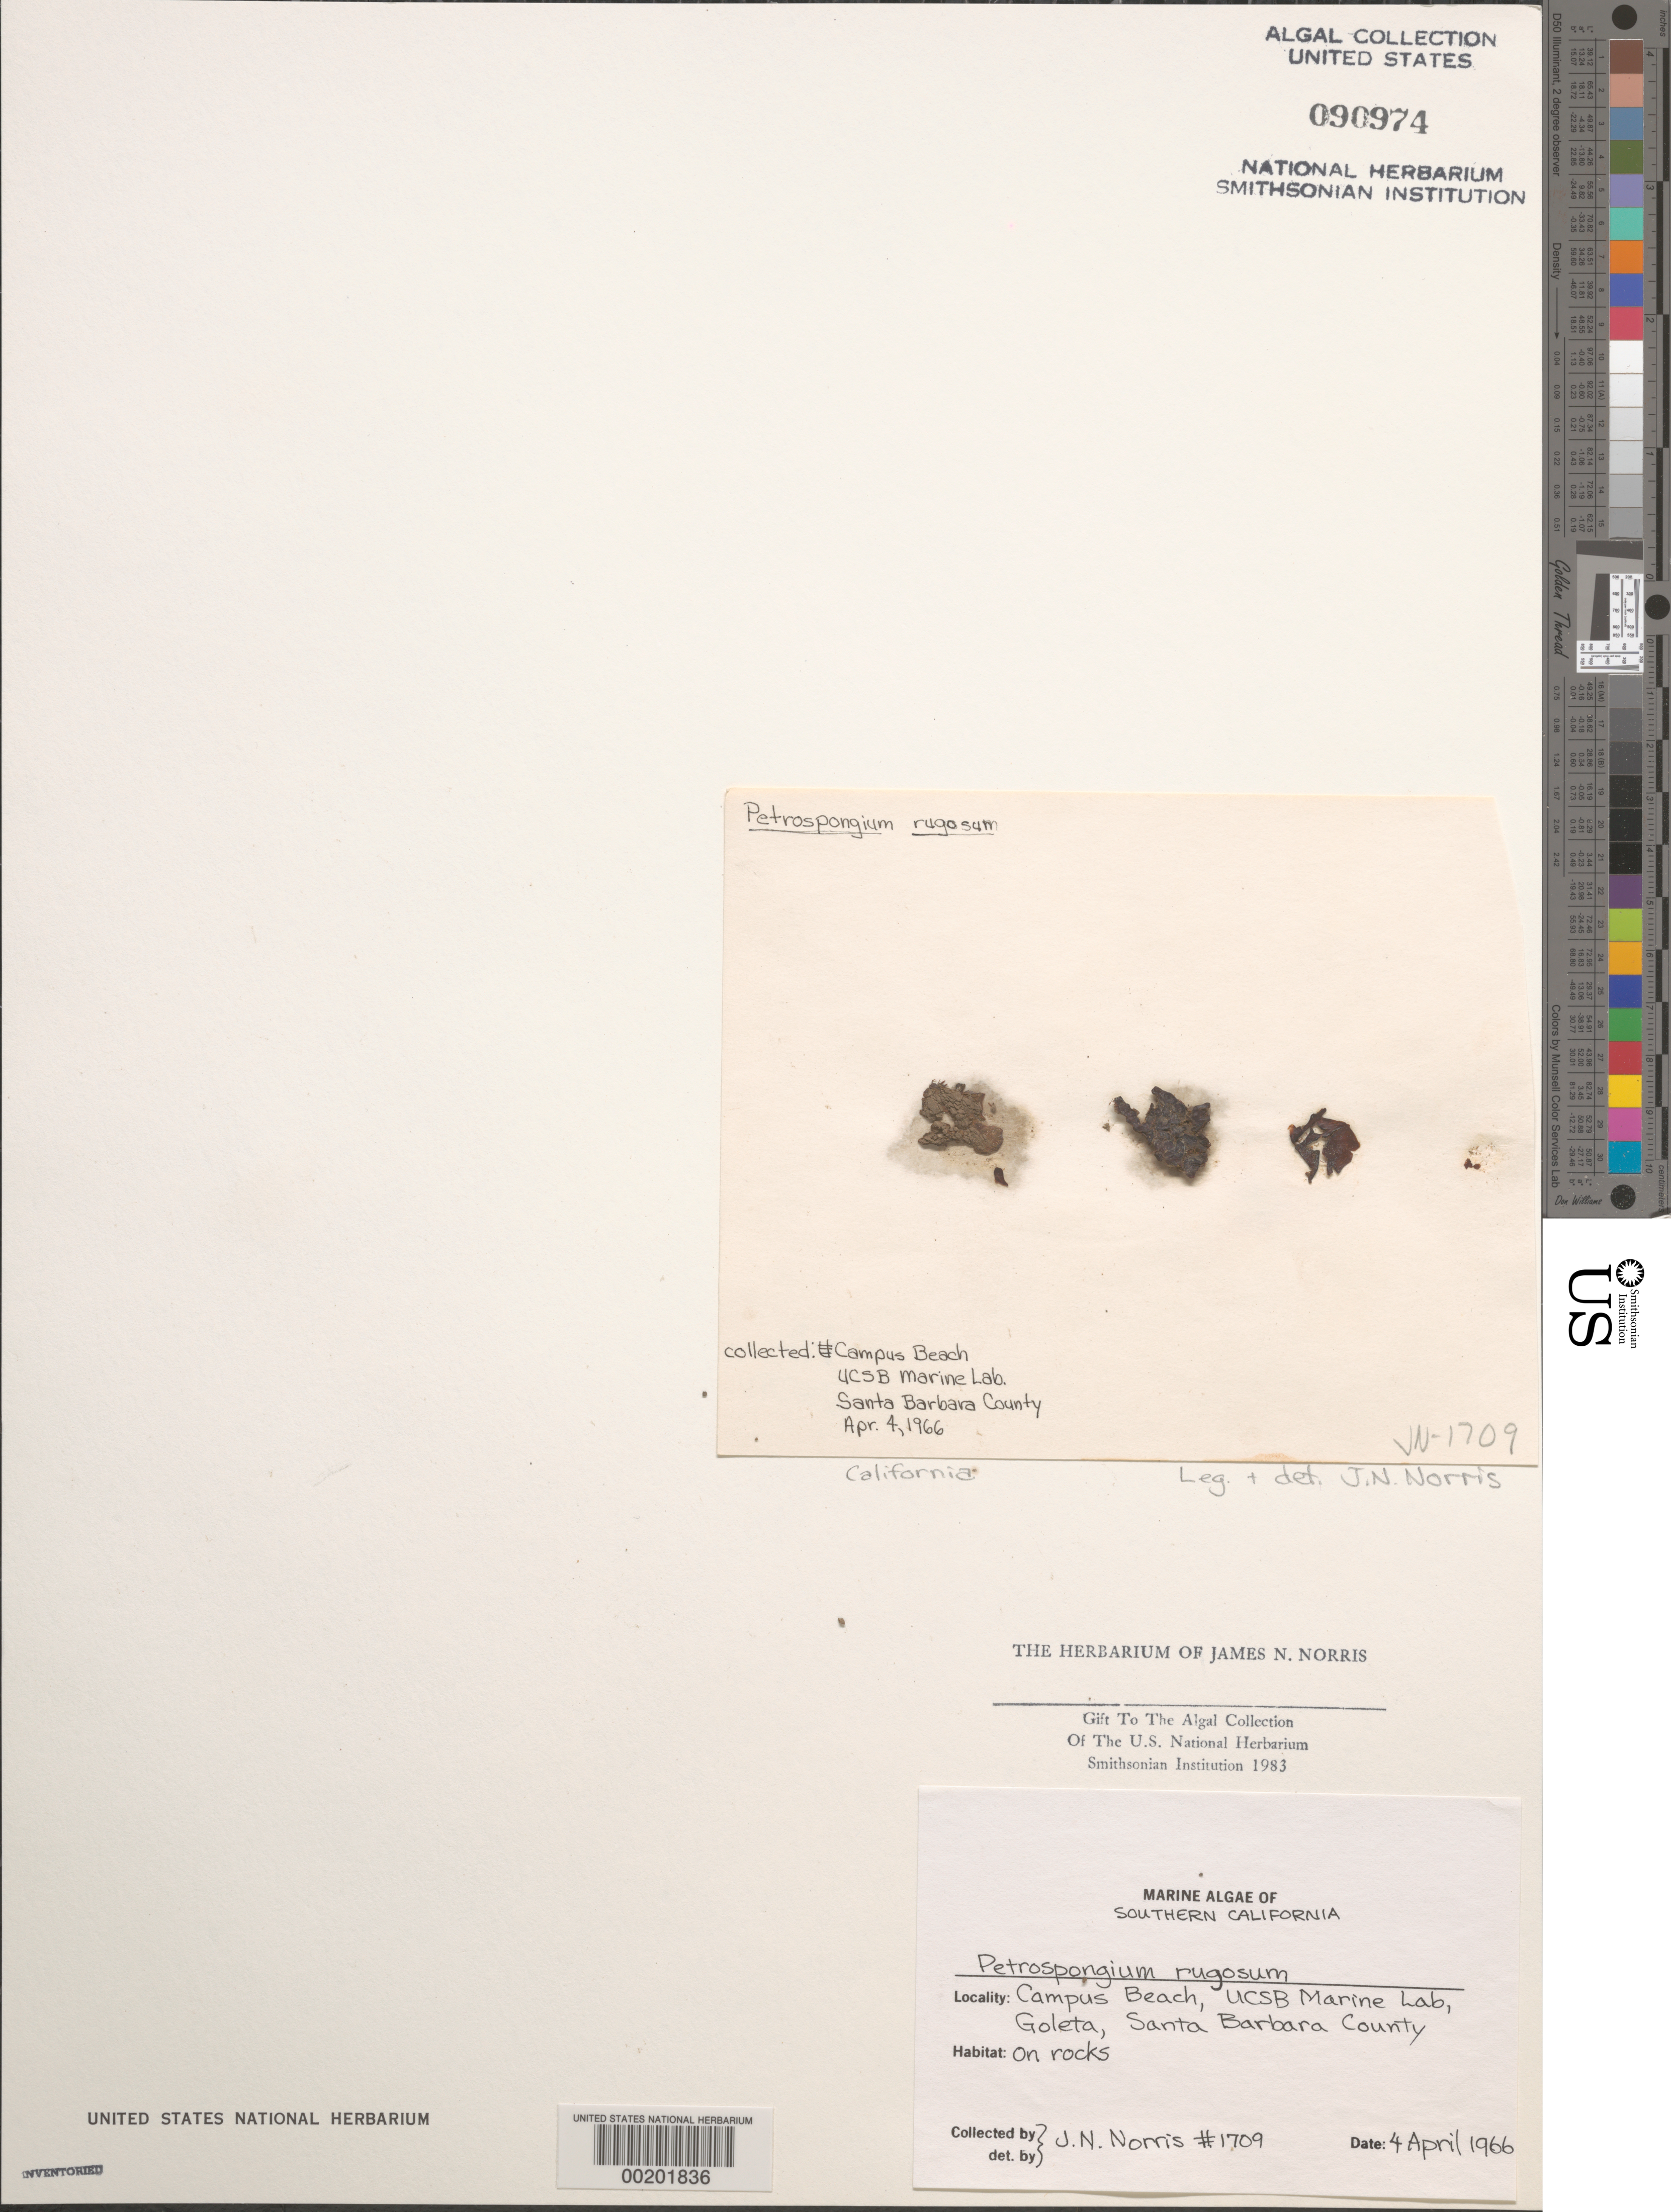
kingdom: Chromista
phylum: Ochrophyta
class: Phaeophyceae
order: Ectocarpales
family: Petrospongiaceae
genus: Petrospongium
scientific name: Petrospongium rugosum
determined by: Norris, James N.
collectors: J. N. Norris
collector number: JN-1709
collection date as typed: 04 Apr 1966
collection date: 1966-04-04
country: United States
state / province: California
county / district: Santa Barbara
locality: Campus Beach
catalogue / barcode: US 90974